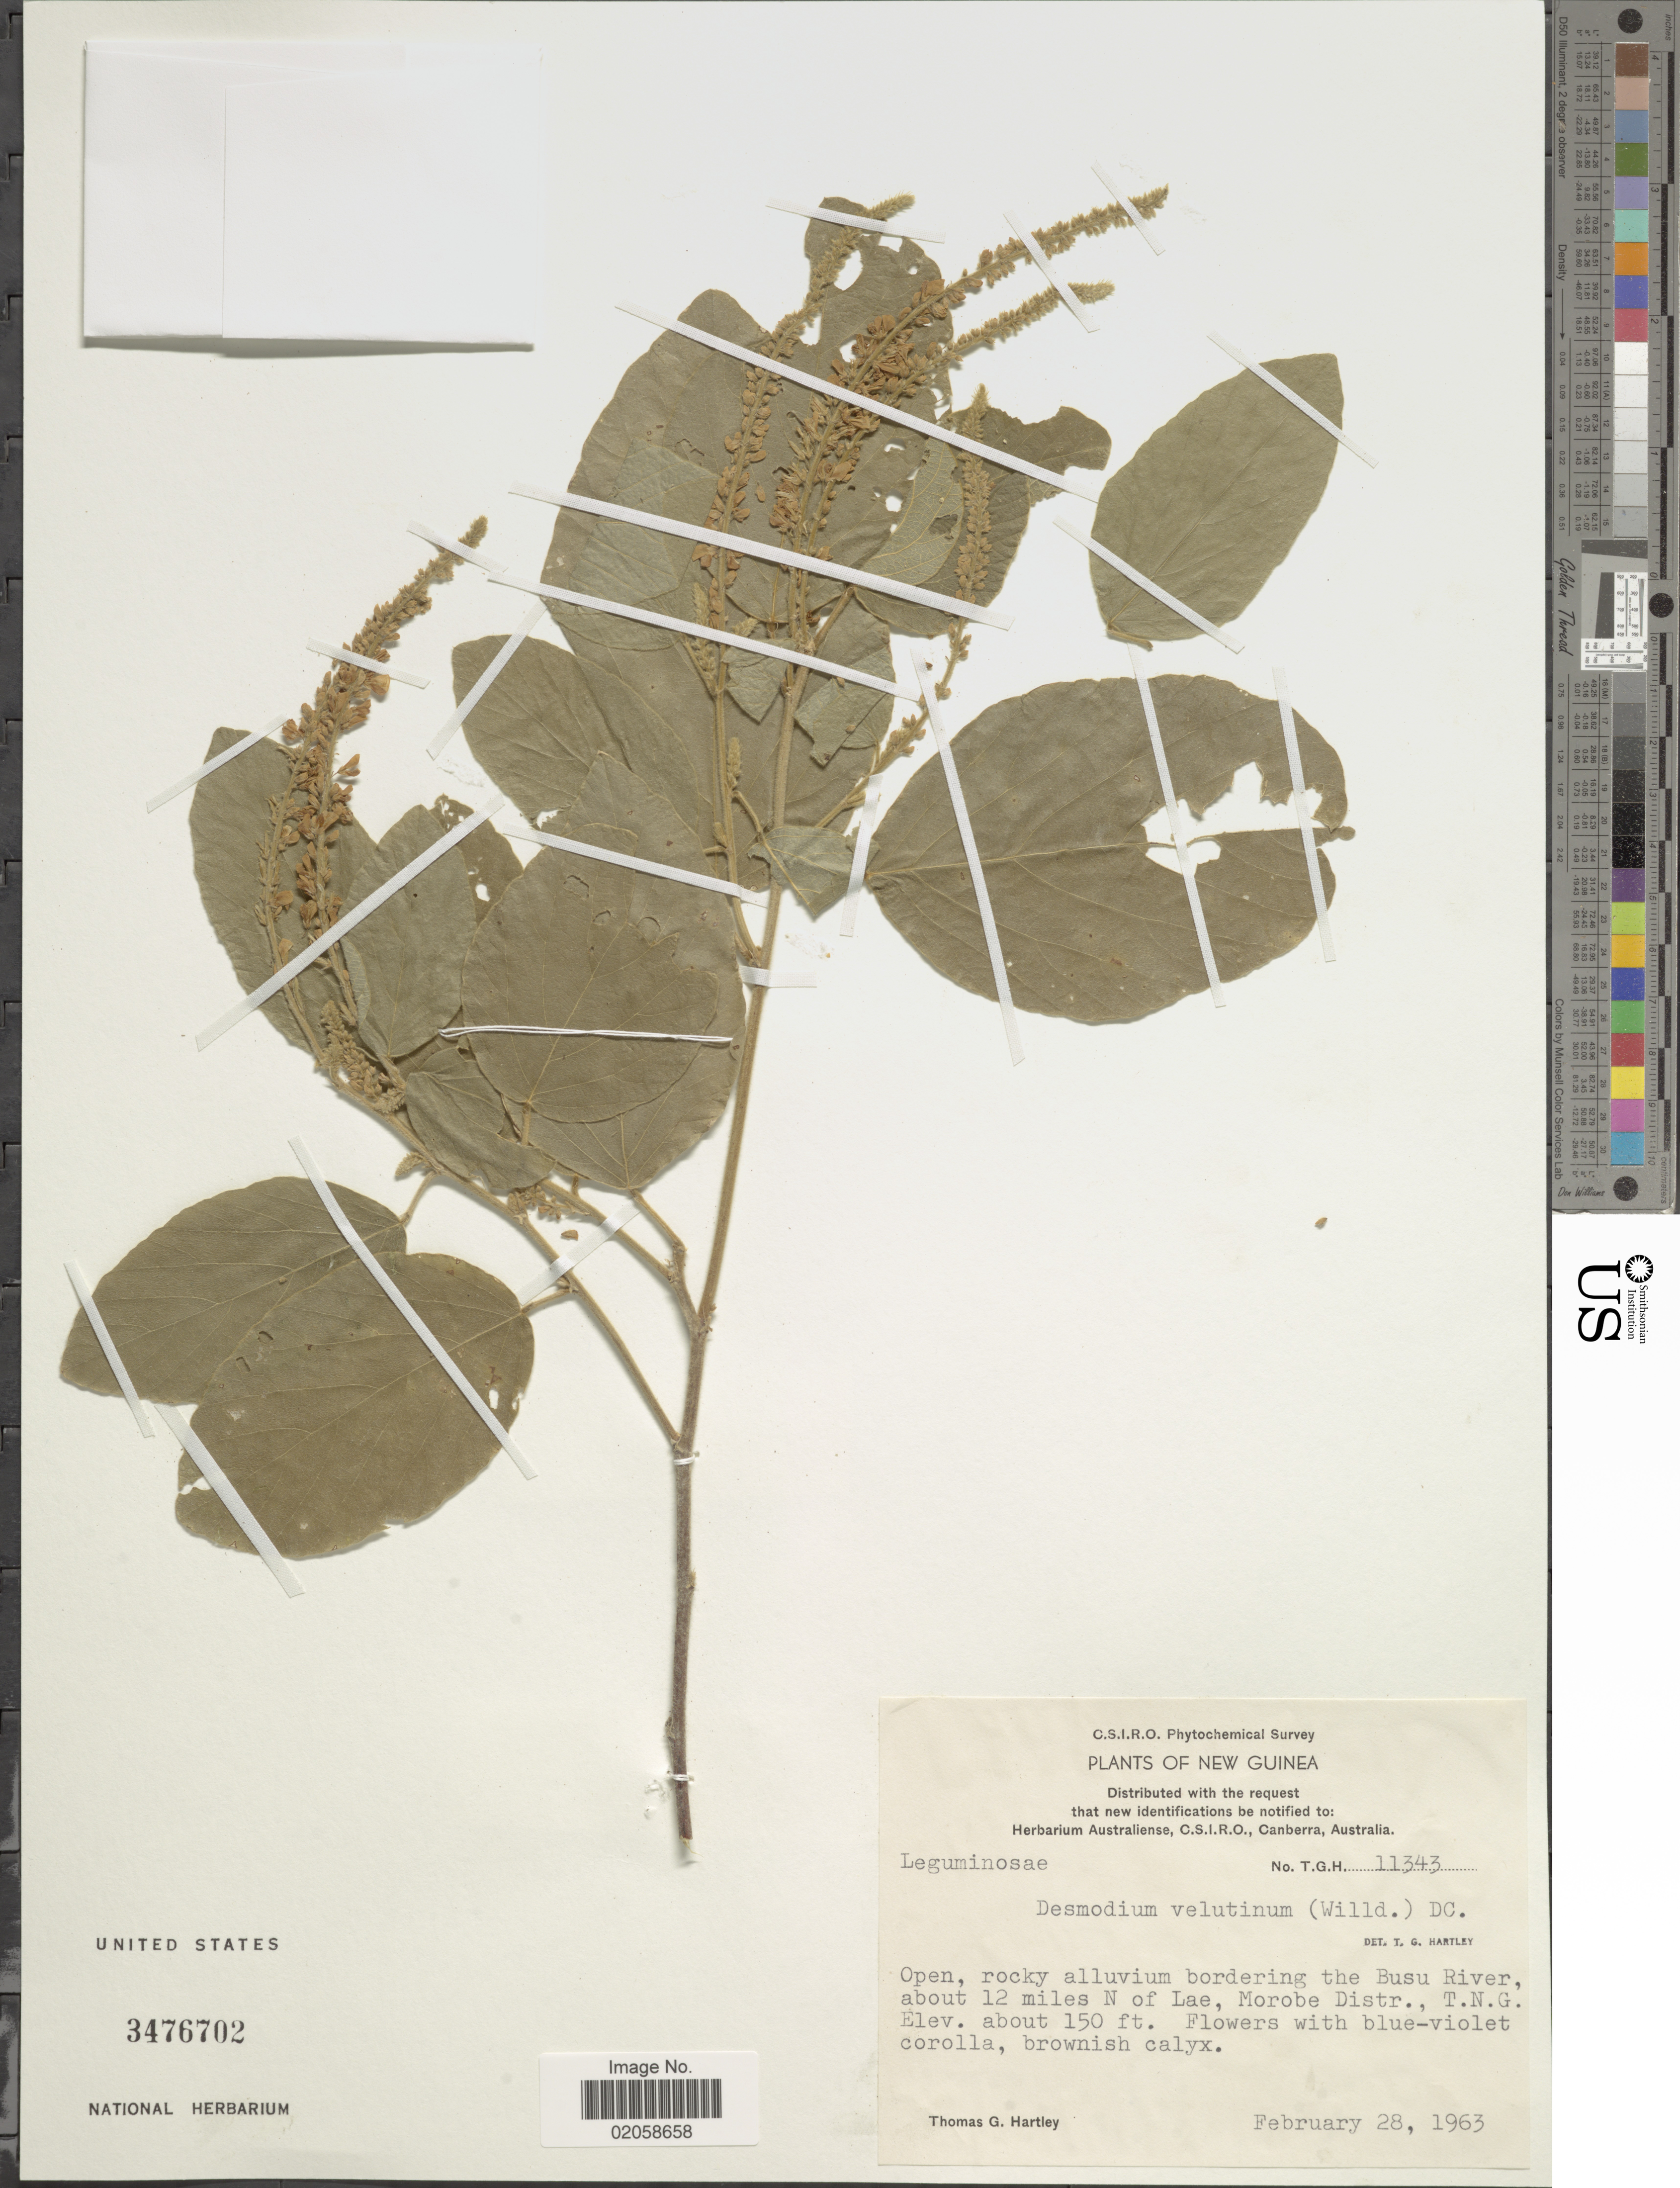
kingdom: Plantae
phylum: Tracheophyta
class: Magnoliopsida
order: Fabales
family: Fabaceae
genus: Polhillides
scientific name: Polhillides velutina subsp. velutina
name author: (Willd.) H. Ohashi & K. Ohashi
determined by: Strong, Mark T., (BOT), Smithsonian Institution - National Museum of Natural History (UNITED STATES)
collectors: T. G. Hartley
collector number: T.G.H.11343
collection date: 1963-02-28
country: Papua New Guinea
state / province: Morobe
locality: Rocky alluvium bordering the Busu River, about 12 miles N of Lae, Morobe Distr., T. N. G.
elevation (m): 46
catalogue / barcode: US 3476702